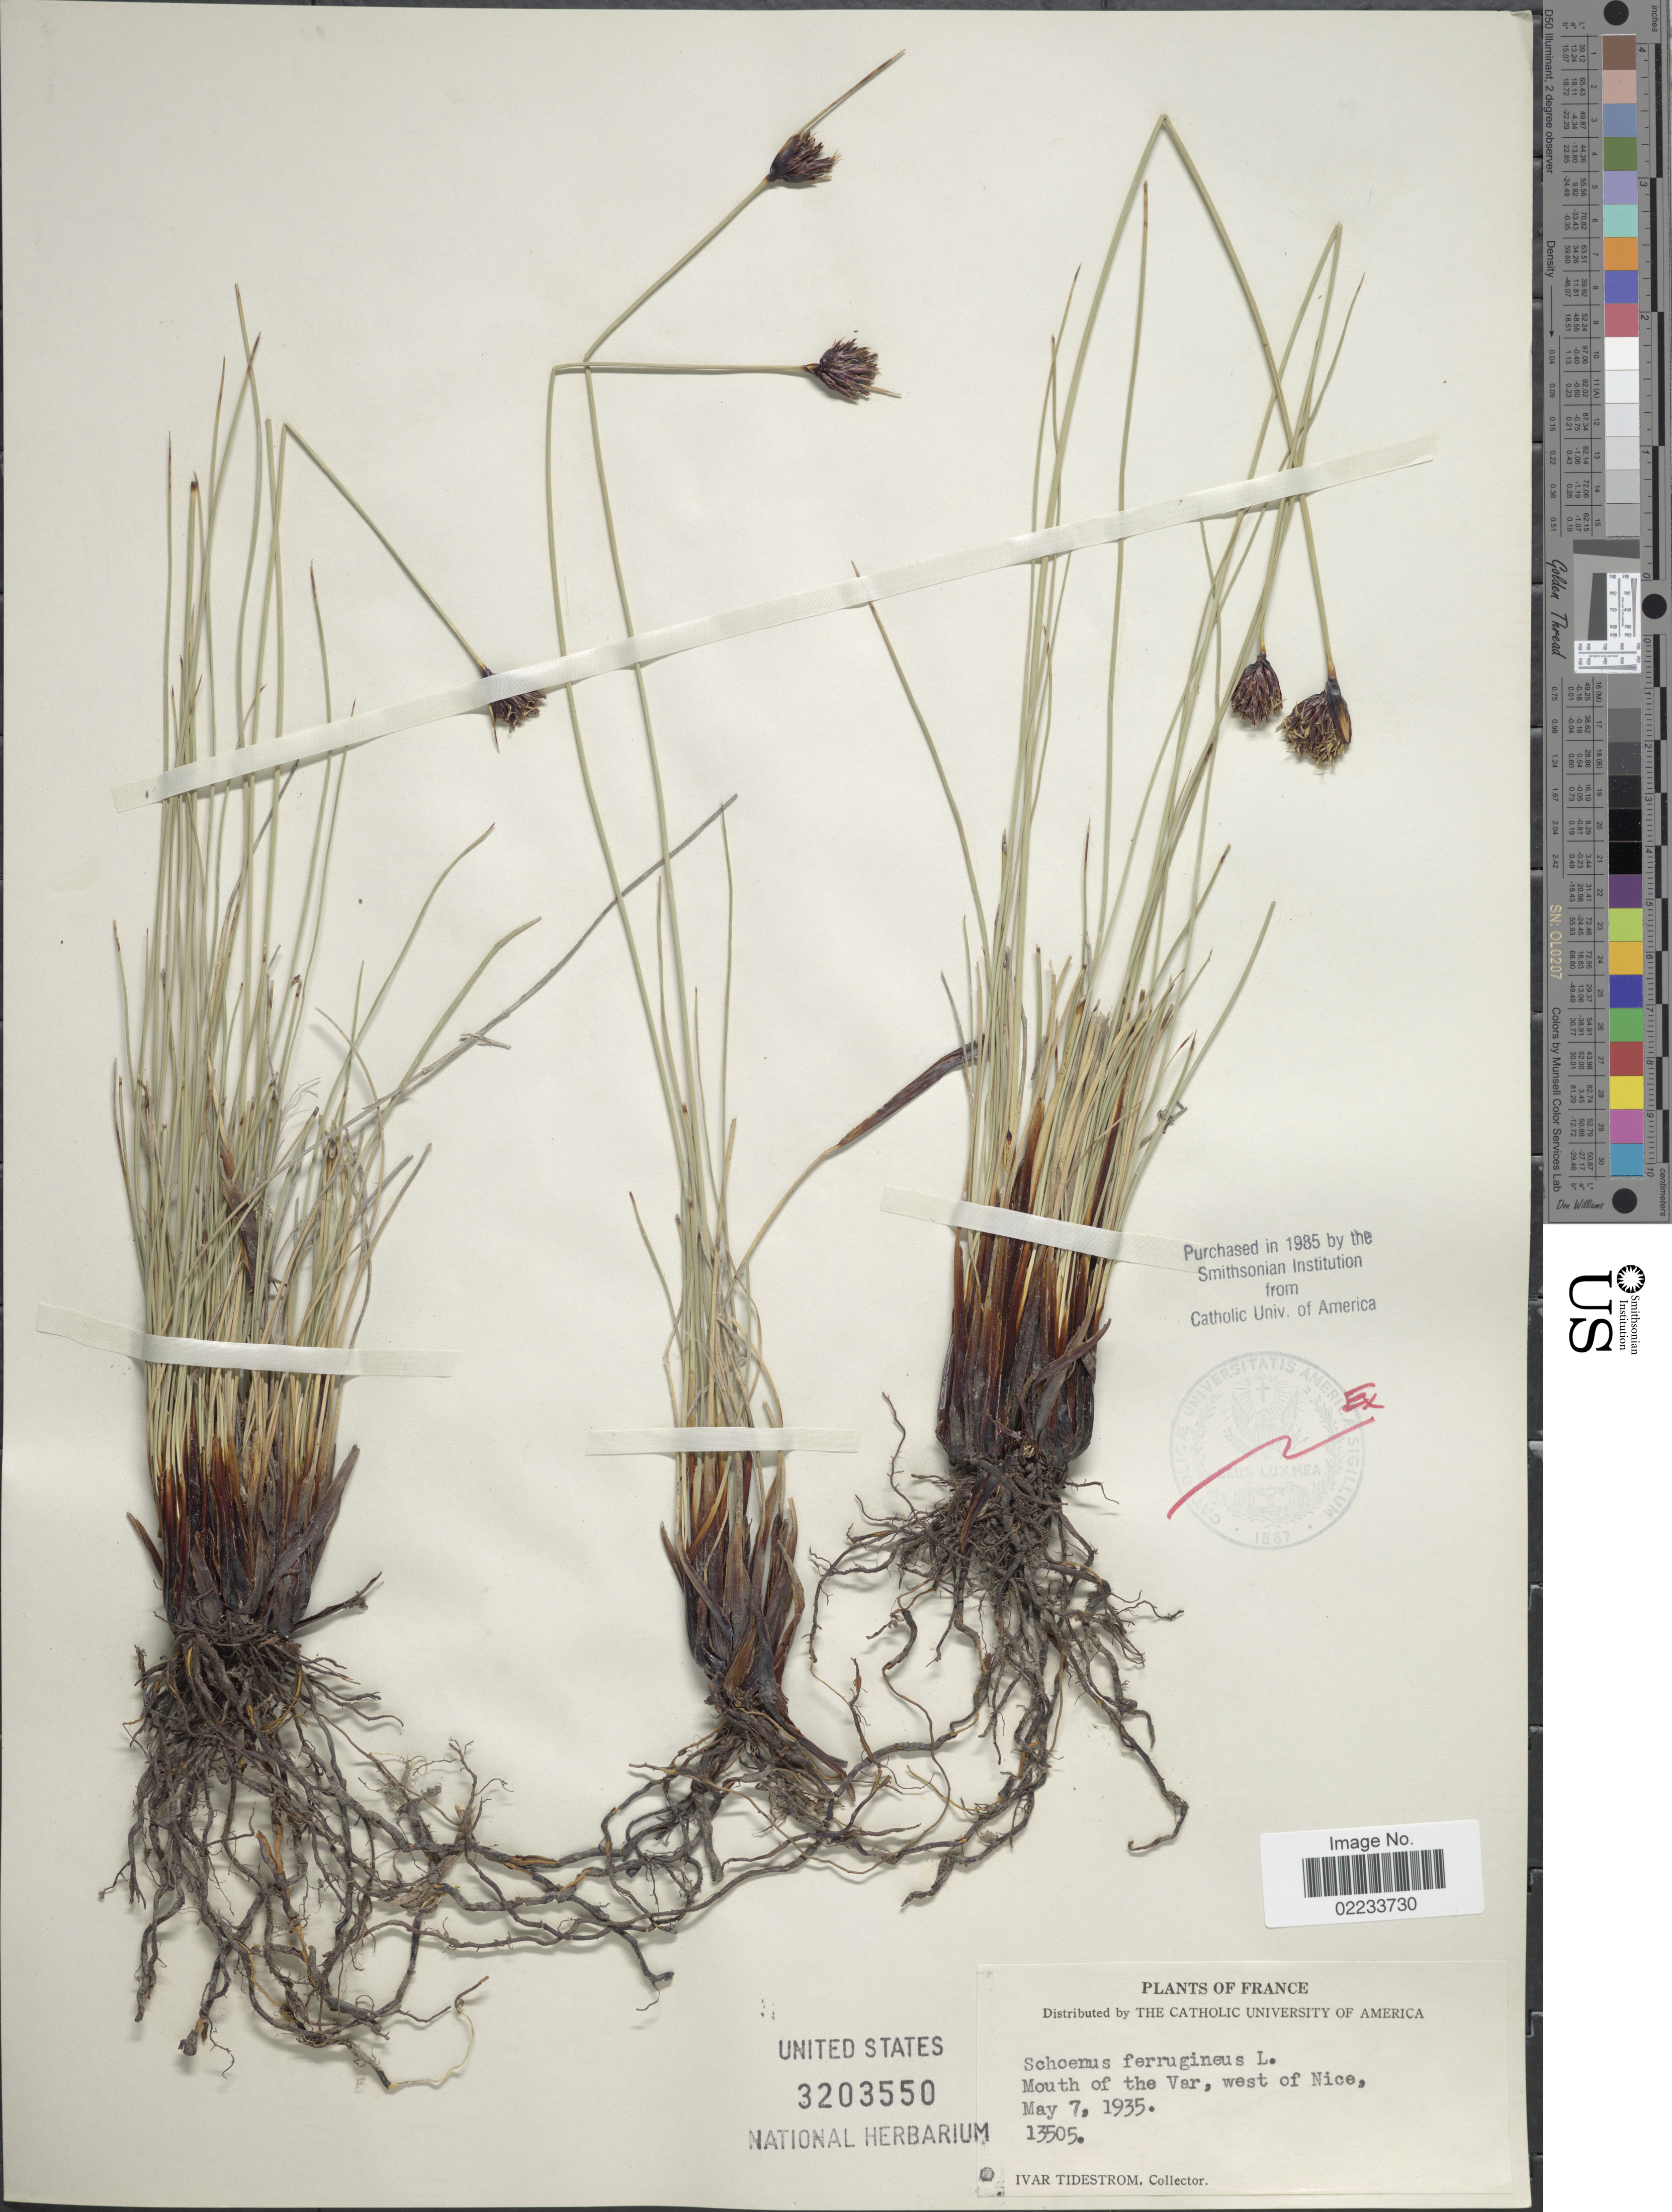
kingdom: Plantae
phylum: Tracheophyta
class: Liliopsida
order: Poales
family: Cyperaceae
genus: Schoenus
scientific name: Schoenus ferrugineus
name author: L.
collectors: I. F. Tidestrom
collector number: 13505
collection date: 1935-05-07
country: France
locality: Mouth of the Var, west of Nice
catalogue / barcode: US 3203550